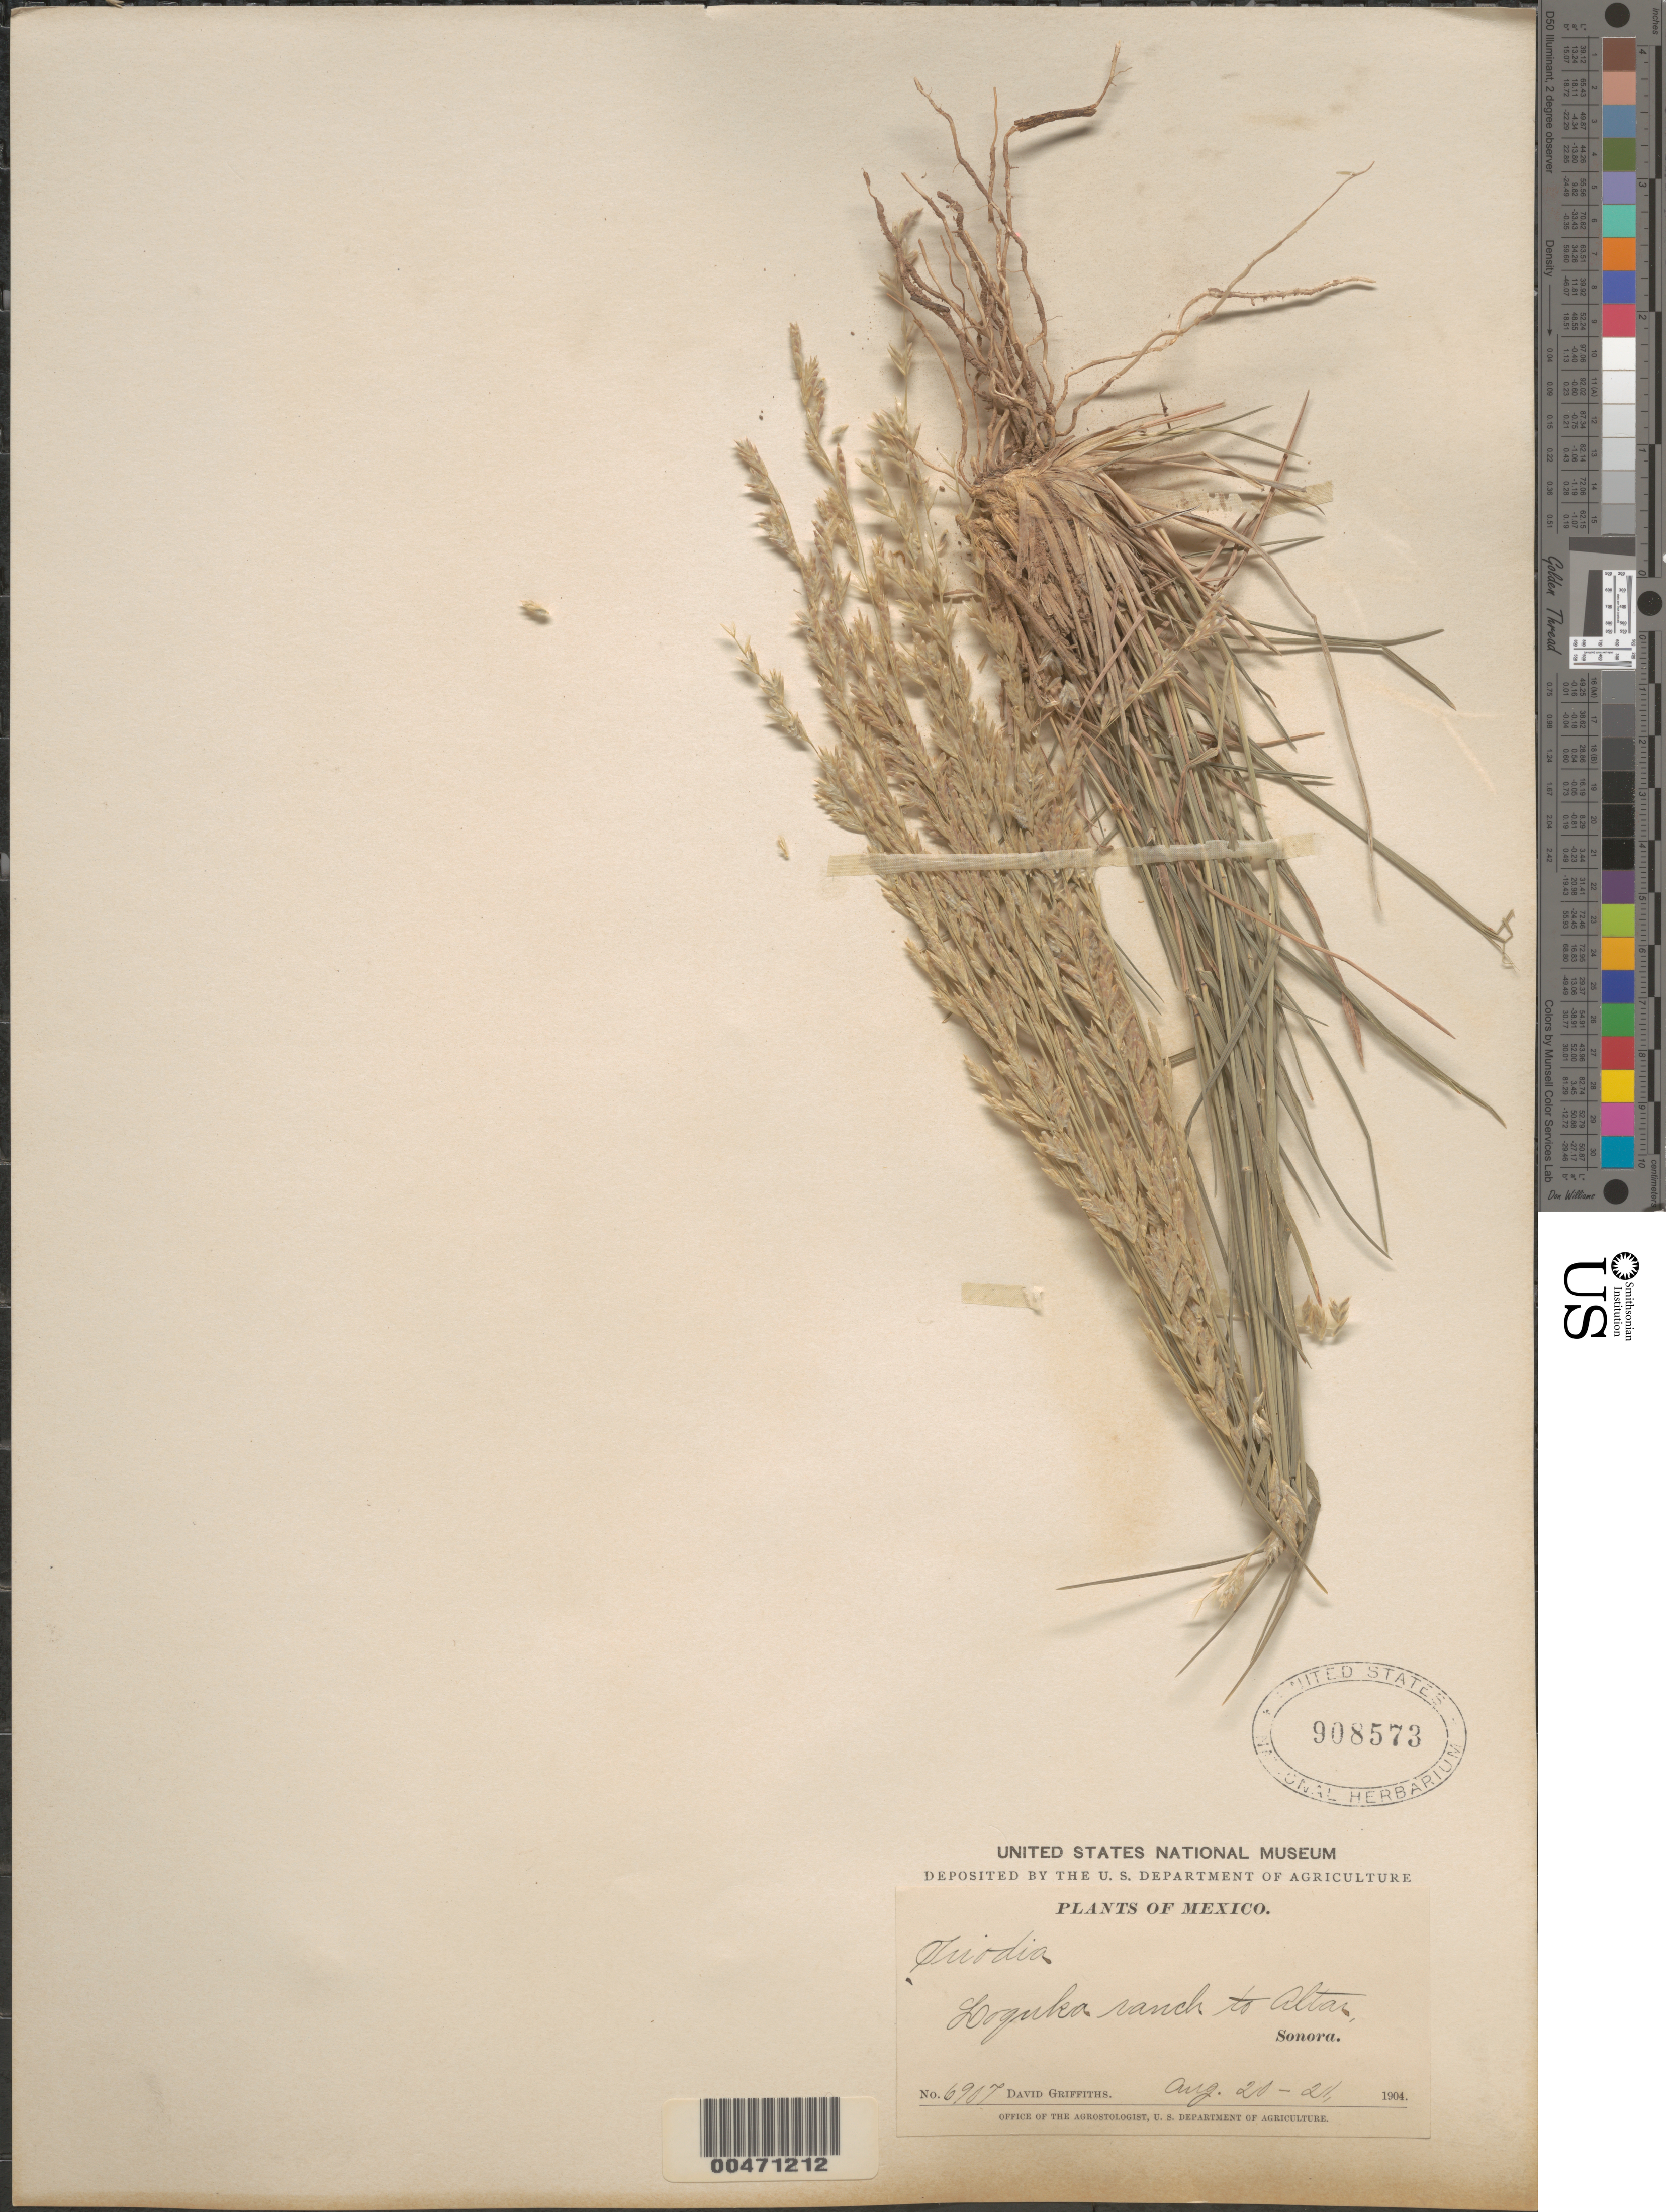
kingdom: Plantae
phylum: Tracheophyta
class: Liliopsida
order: Poales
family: Poaceae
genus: Tridens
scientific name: Tridens muticus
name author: (Torr.) Nash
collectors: D. Griffiths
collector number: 6907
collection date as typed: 20 Aug 1904 to 21 Aug 1904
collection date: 1904-08-20/1904-08-21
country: Mexico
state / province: Sonora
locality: Loquka ranch to Altar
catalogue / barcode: US 908573